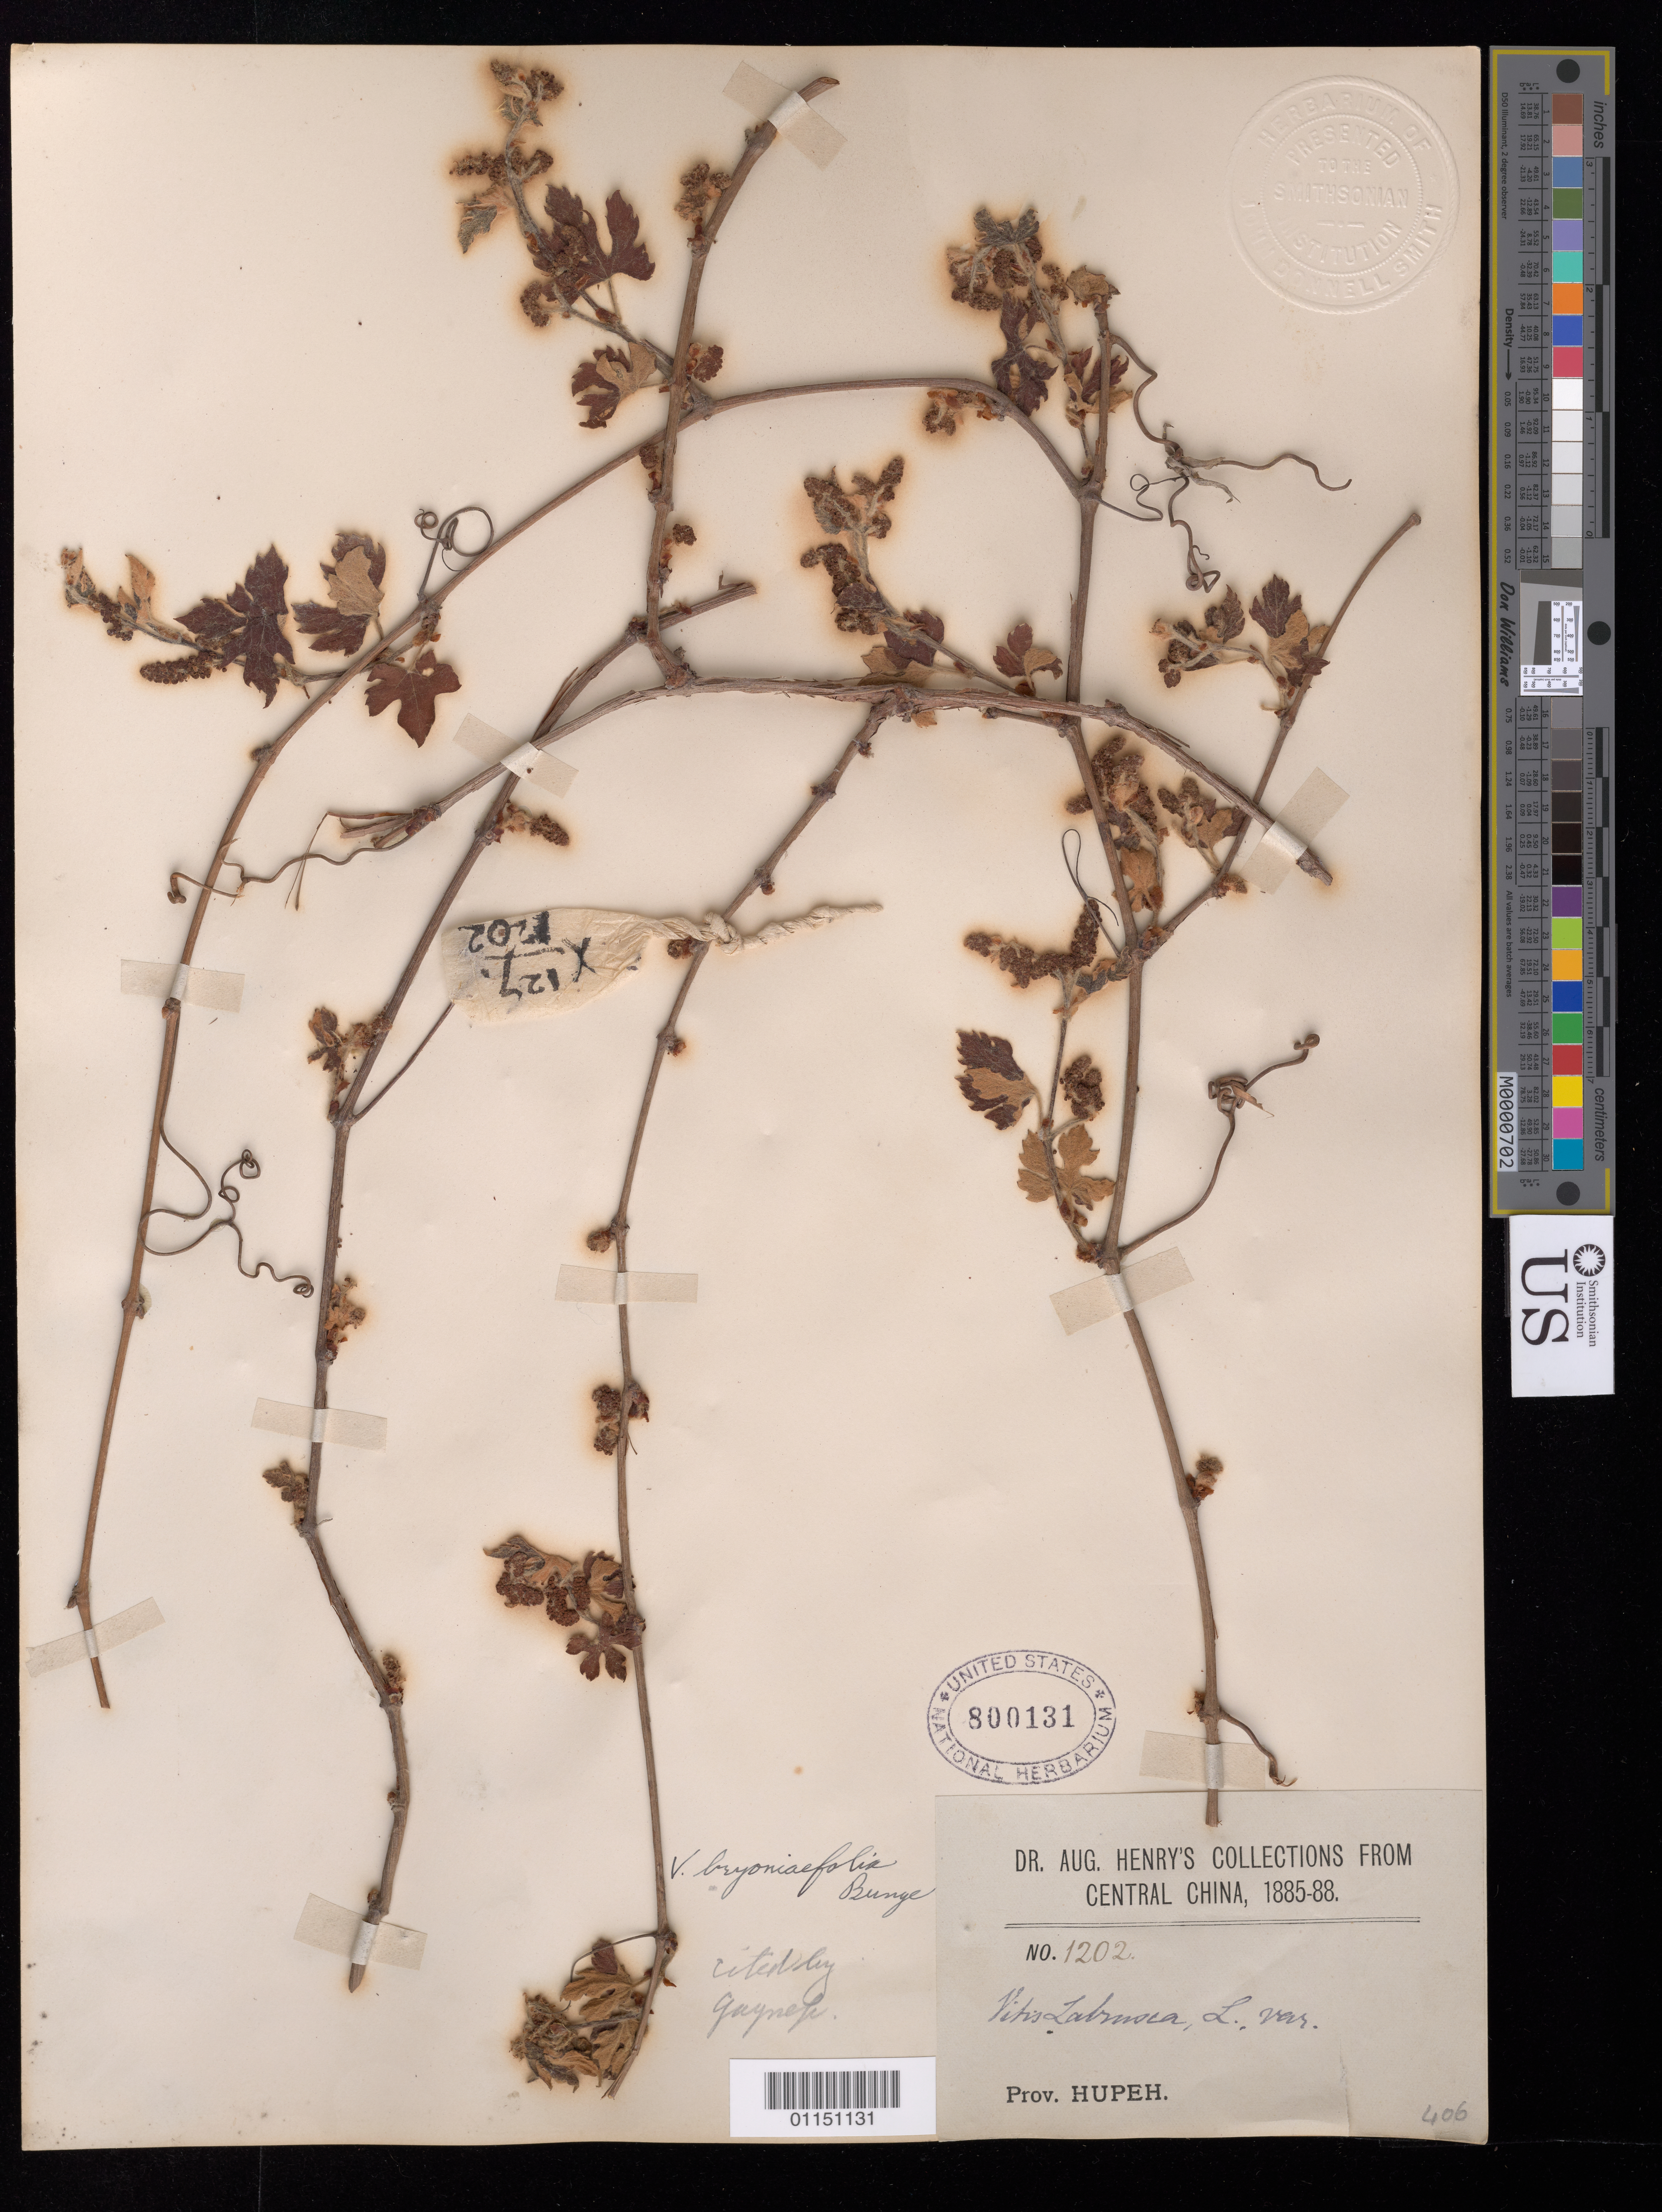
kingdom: Plantae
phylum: Tracheophyta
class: Magnoliopsida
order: Vitales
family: Vitaceae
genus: Vitis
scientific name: Vitis bryoniifolia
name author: Bunge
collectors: A. Henry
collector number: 1202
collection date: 1885/1888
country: China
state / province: Hubei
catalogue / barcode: US 800131